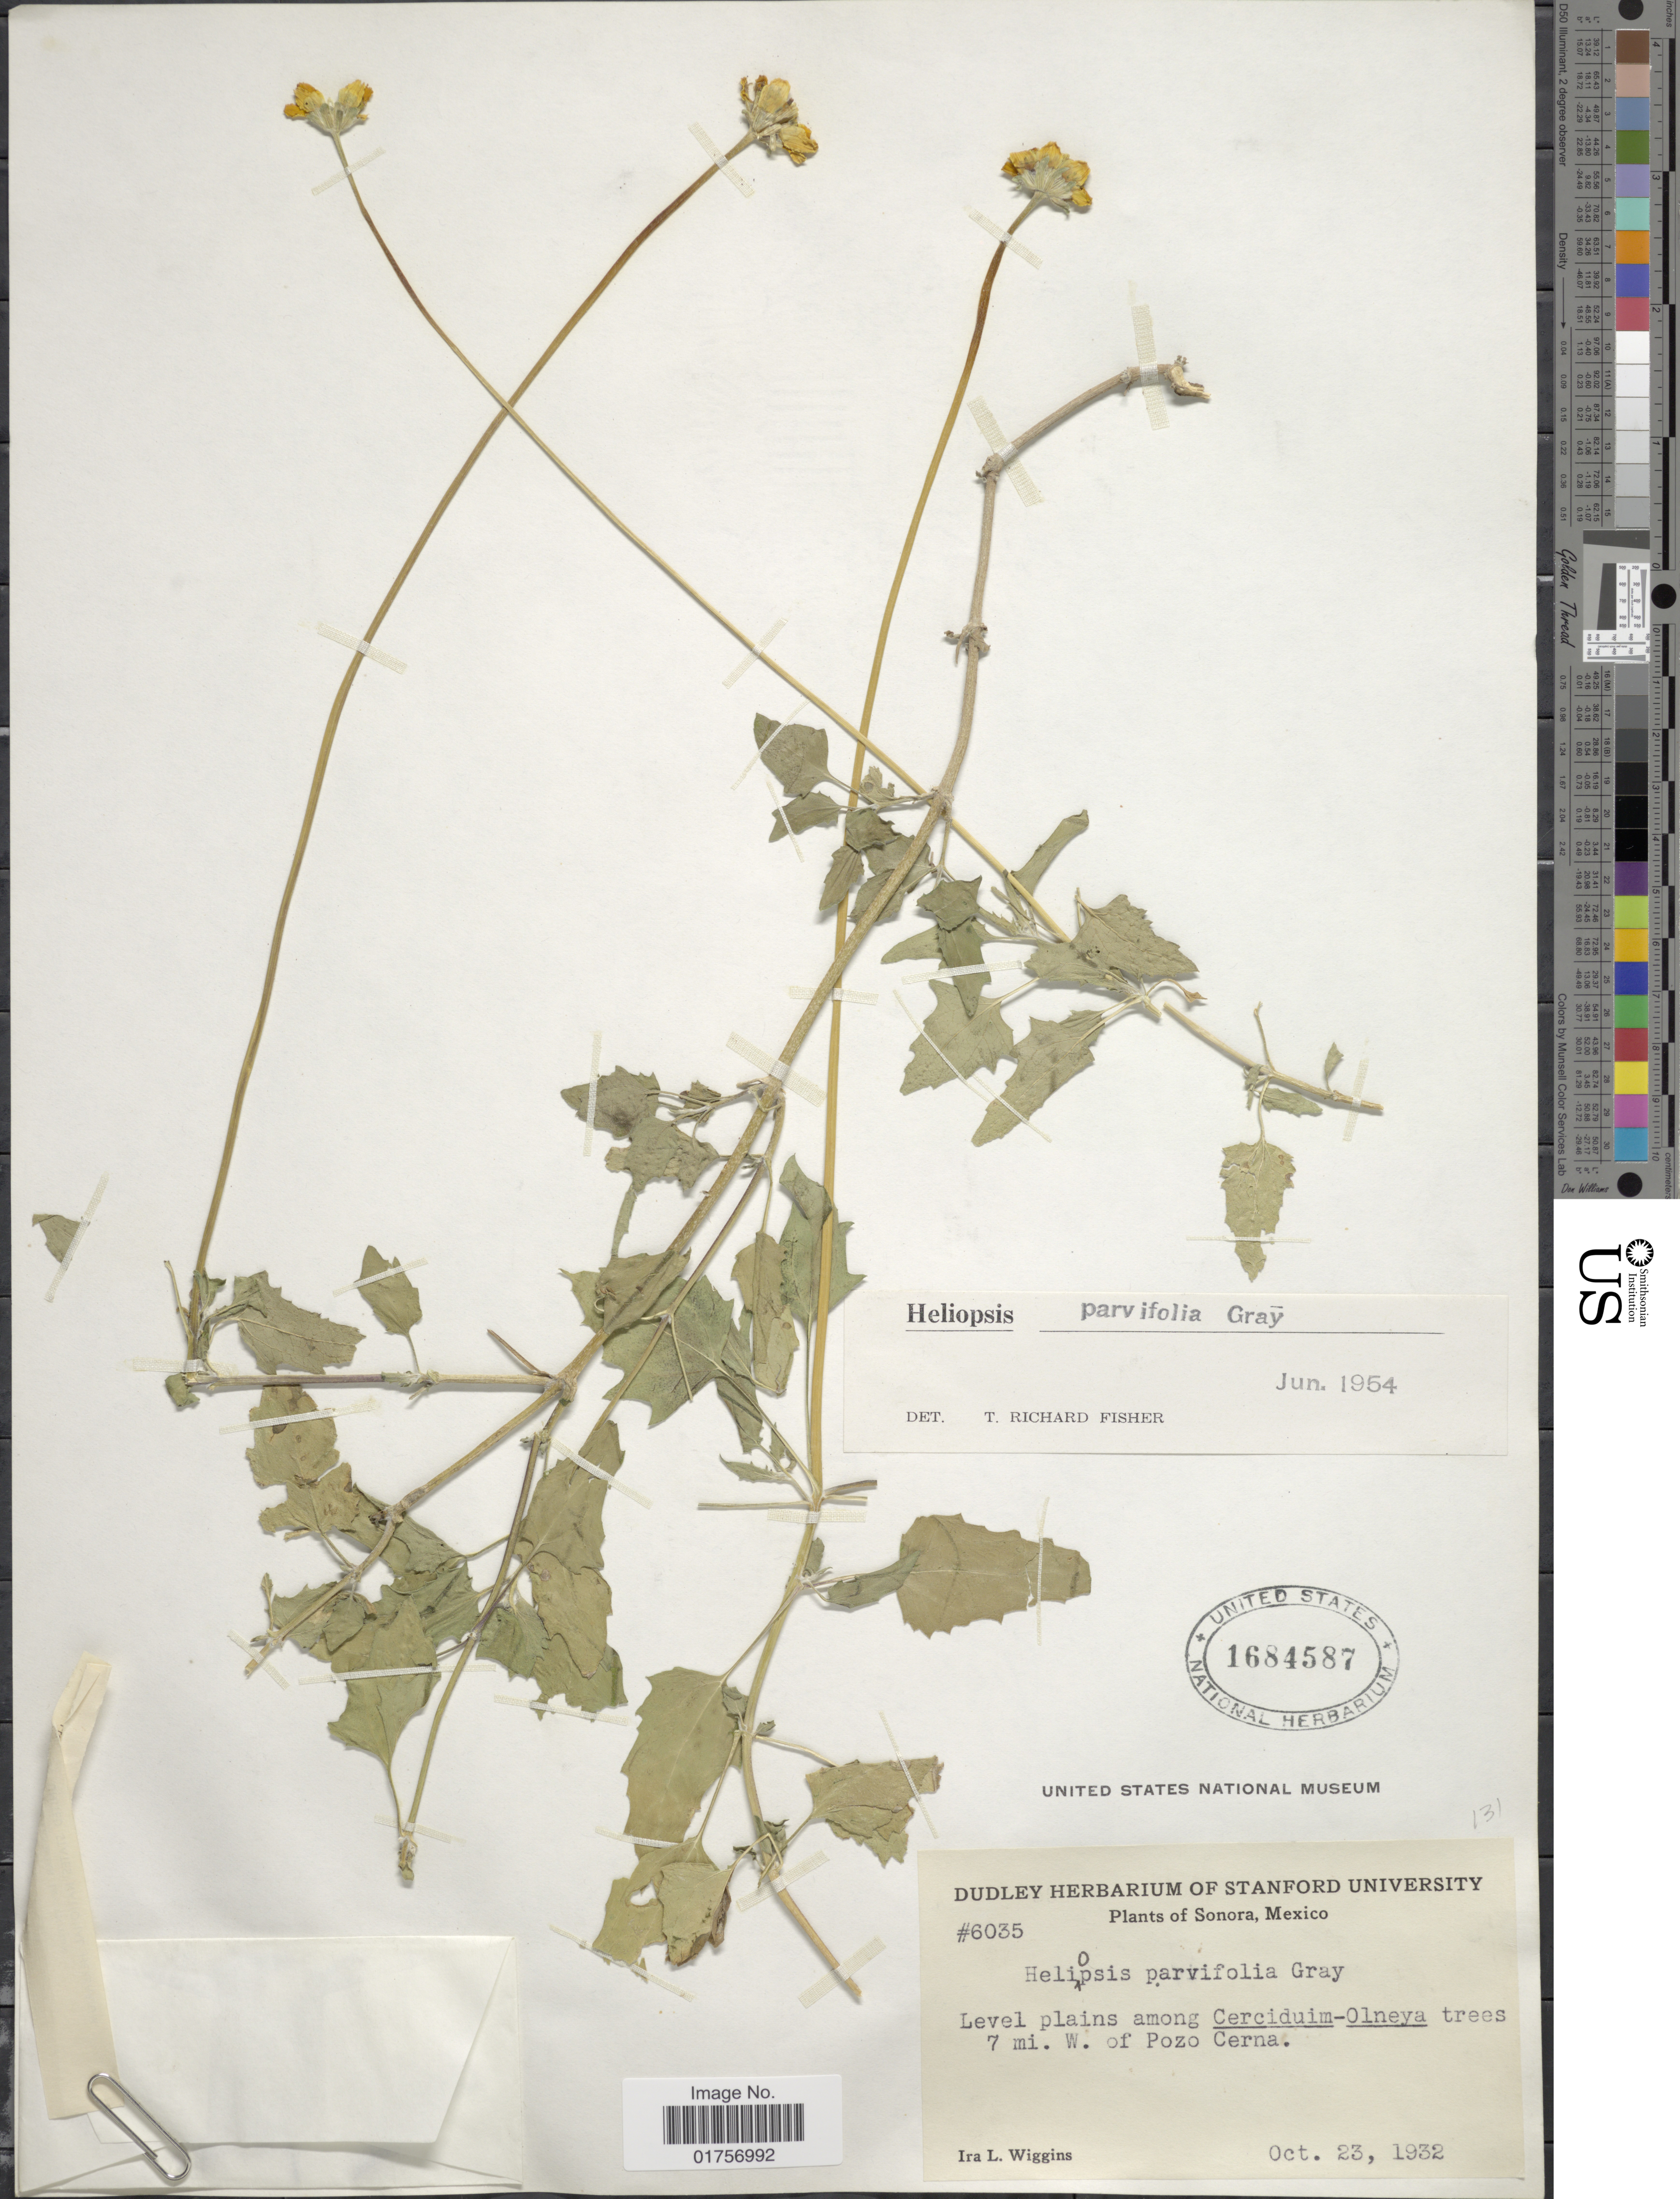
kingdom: Plantae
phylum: Tracheophyta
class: Magnoliopsida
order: Asterales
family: Asteraceae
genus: Heliopsis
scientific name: Heliopsis parvifolia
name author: A. Gray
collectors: I. L. Wiggins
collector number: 6035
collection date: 1932-10-23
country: Mexico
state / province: Sonora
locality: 7 mi. W. of Pozo Cerna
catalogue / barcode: US 1684587